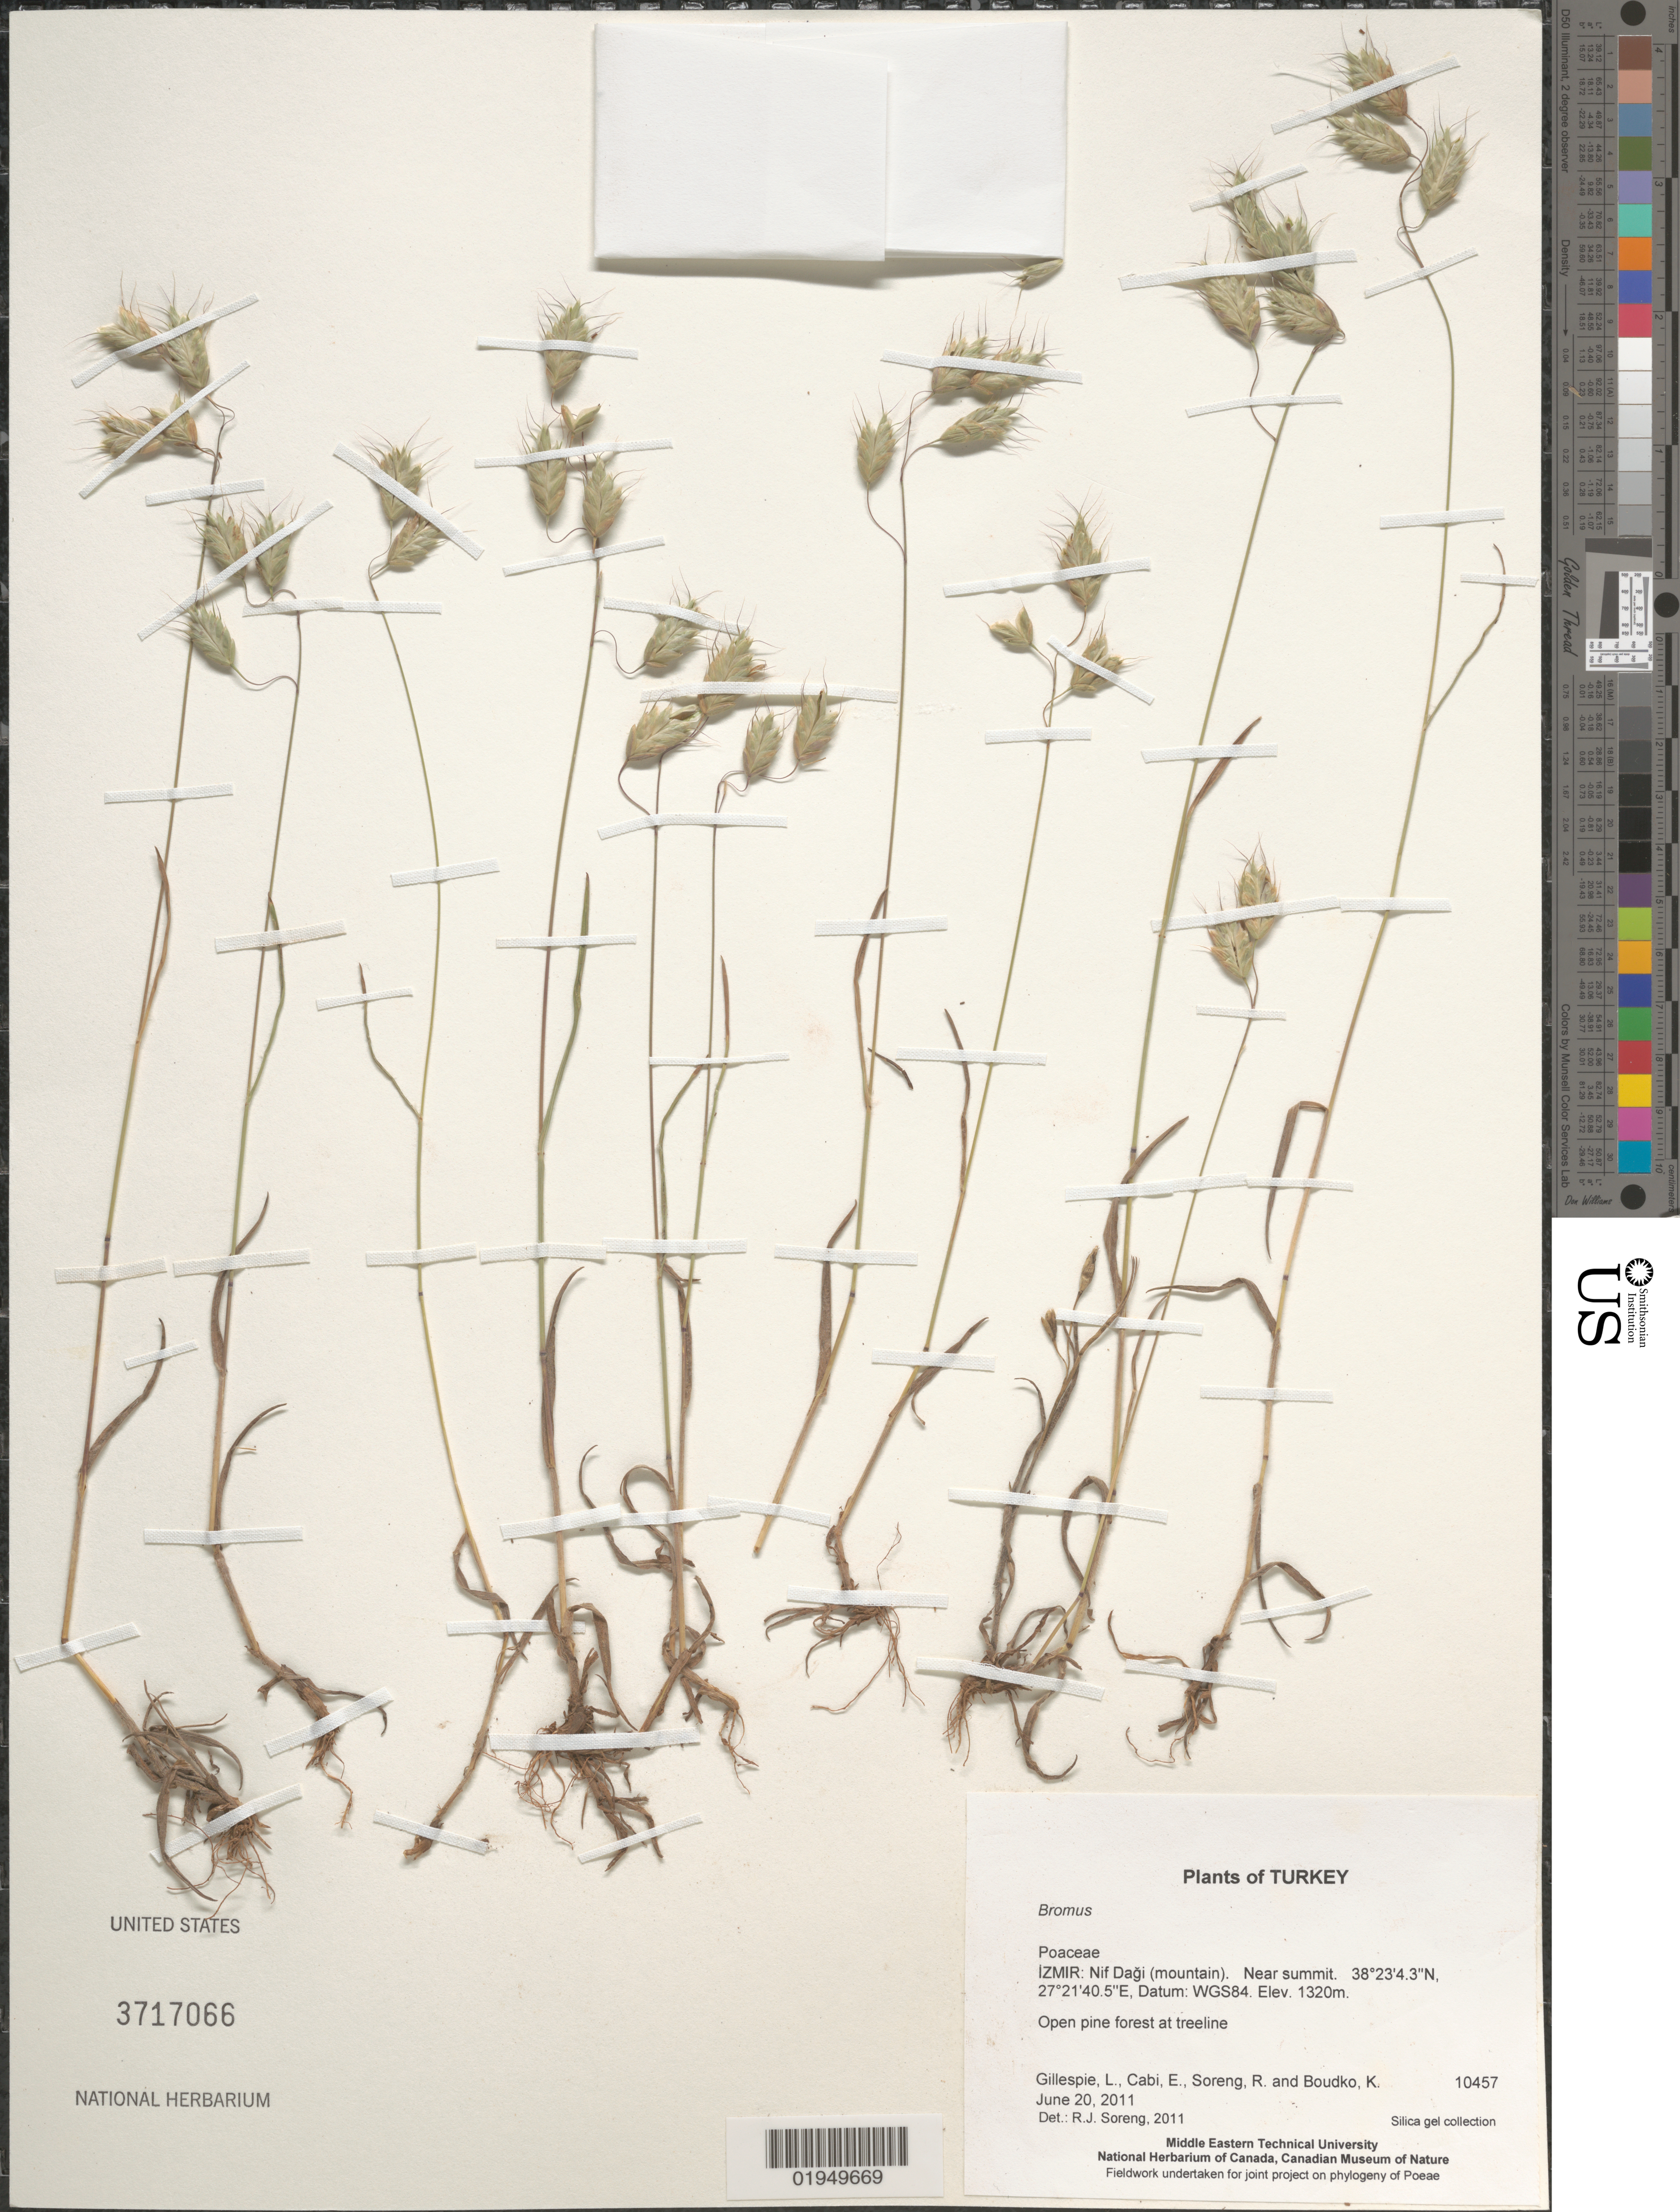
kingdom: Plantae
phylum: Tracheophyta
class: Liliopsida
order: Poales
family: Poaceae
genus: Bromus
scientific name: Bromus sp.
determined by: Soreng, Robert J., Research Associate (BOT), Smithsonian Institution - National Museum of Natural History (UNITED STATES)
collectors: L. J. Gillespie, E. Cabi, R. J. Soreng & K. Boudko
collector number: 10457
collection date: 2011-06-20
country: Turkey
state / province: Izmir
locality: Nif Dagi (mountain). Near summit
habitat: Open pine forest at treeline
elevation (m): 1320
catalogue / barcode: US 3717066